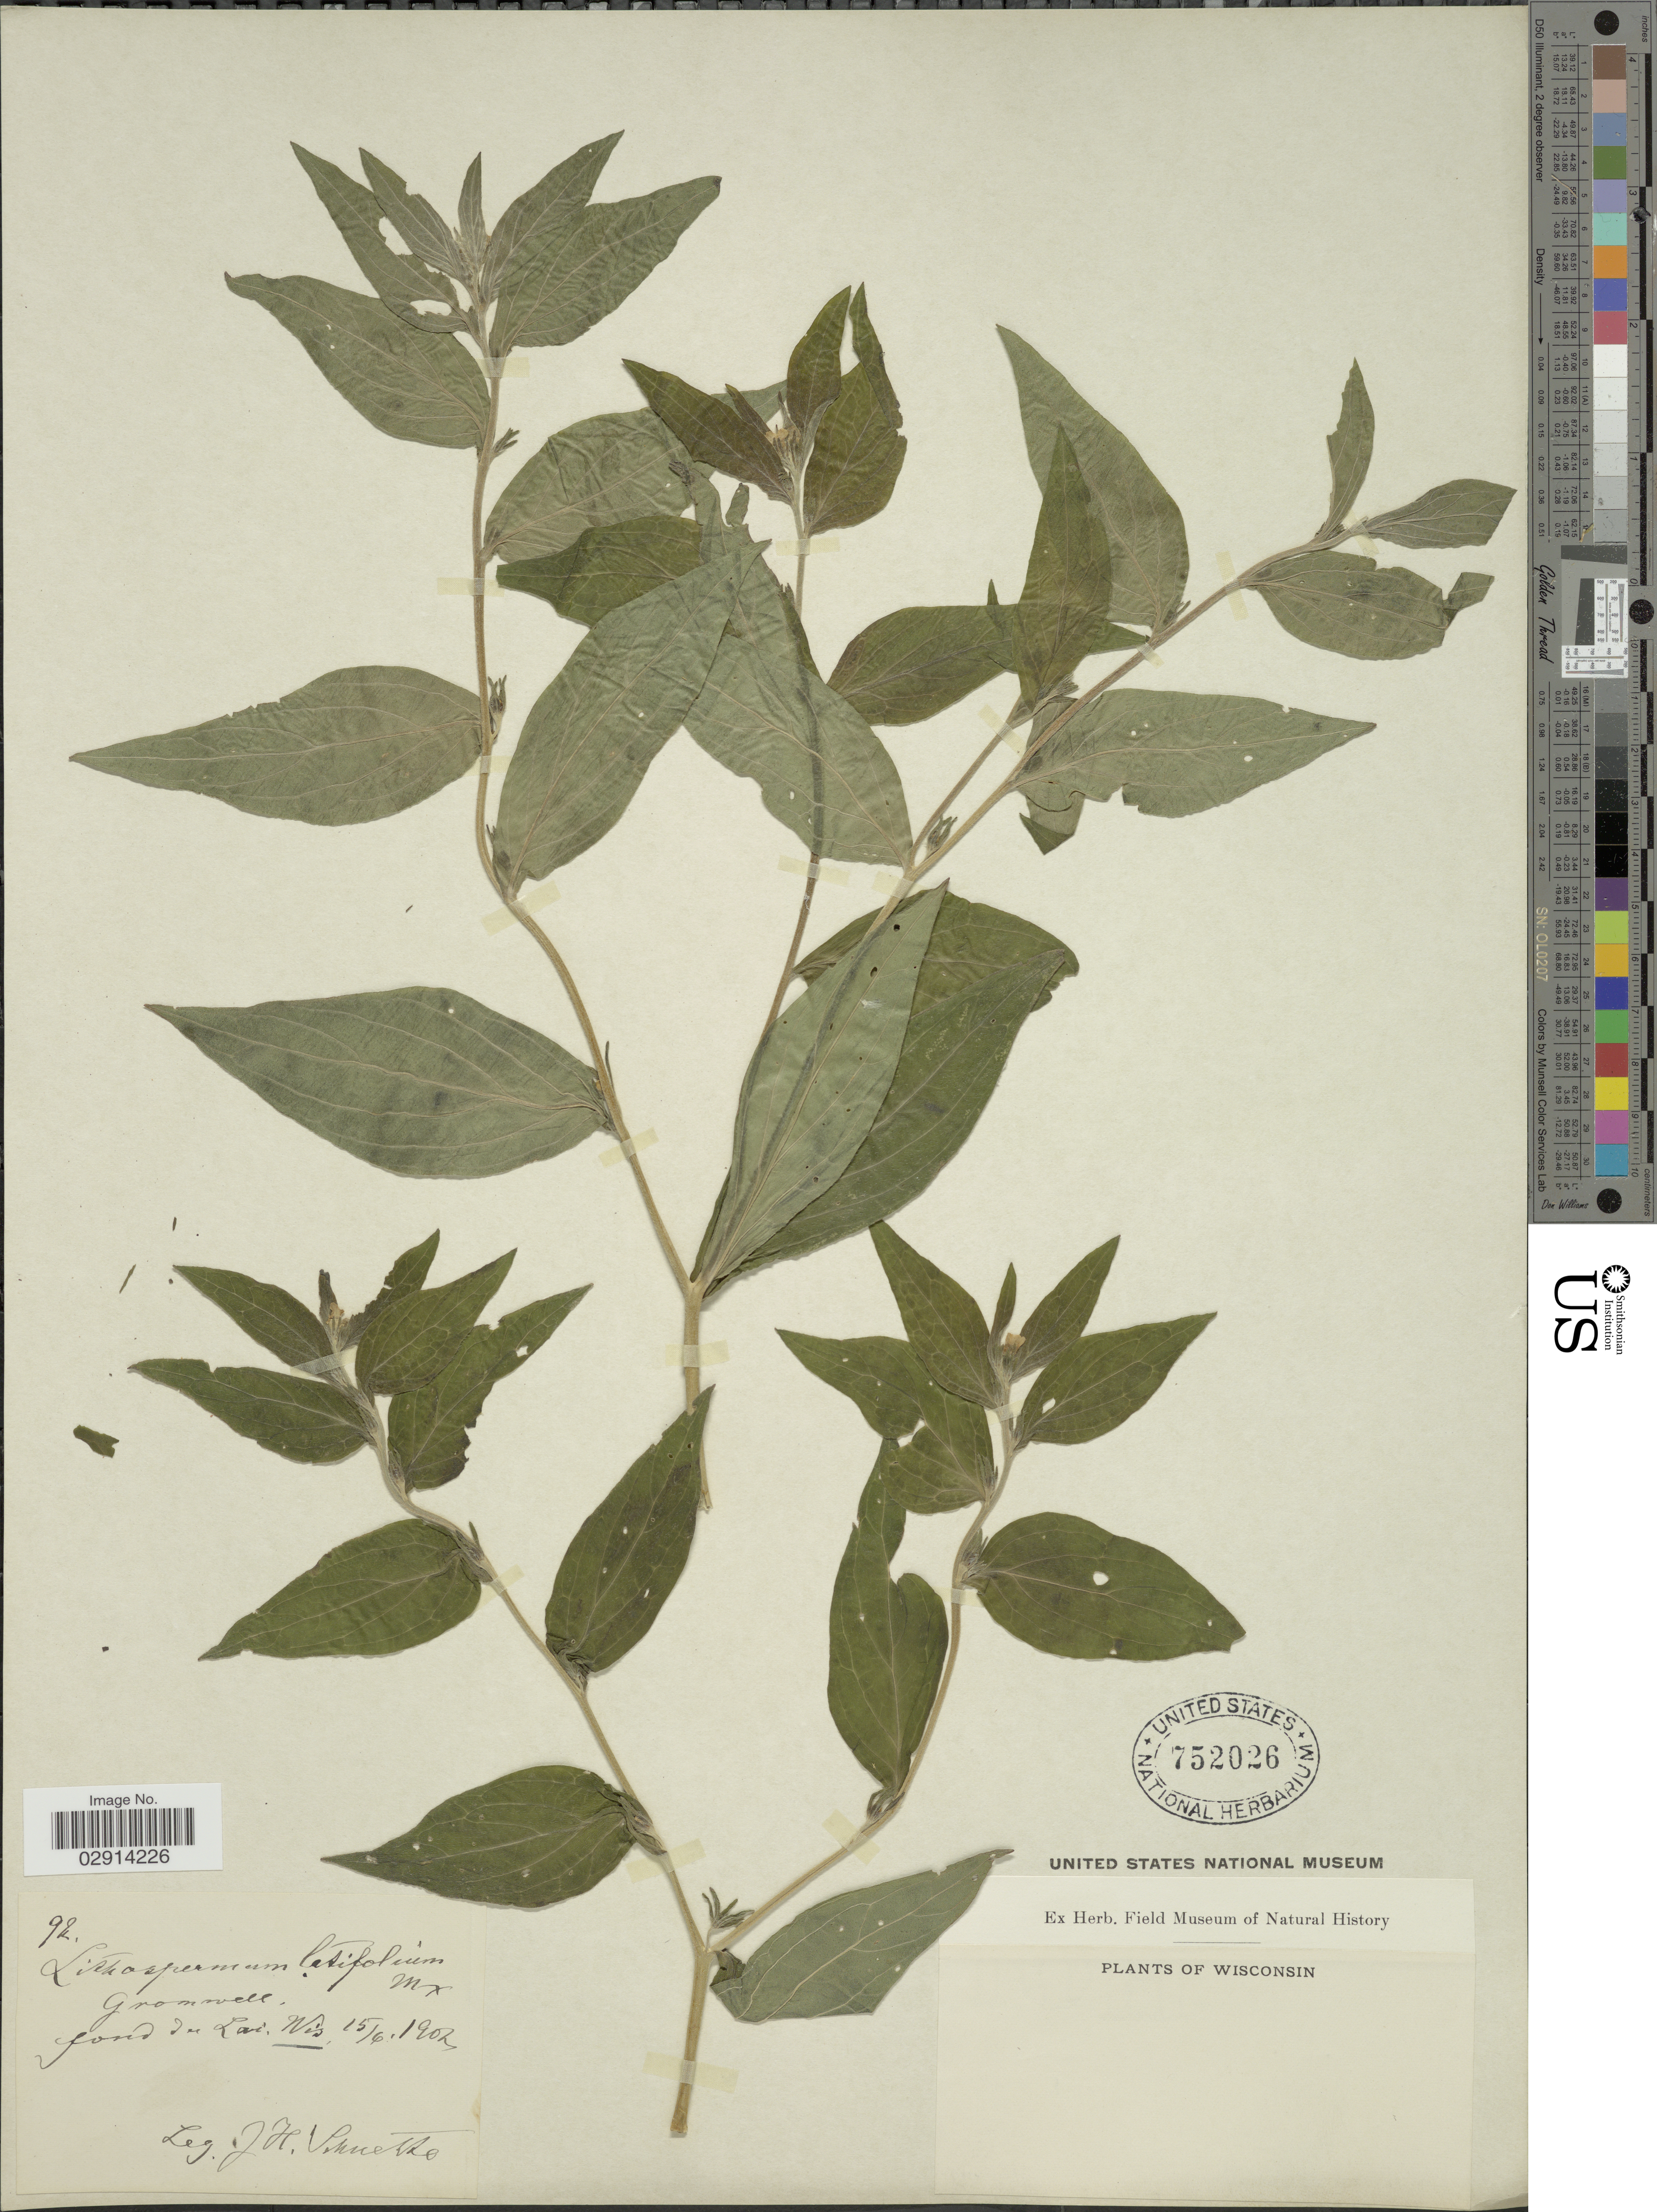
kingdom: Plantae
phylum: Tracheophyta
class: Magnoliopsida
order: Boraginales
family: Boraginaceae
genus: Lithospermum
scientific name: Lithospermum latifolium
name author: Michx.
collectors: J. Schnette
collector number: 92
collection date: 1902-06-15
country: United States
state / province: Wisconsin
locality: Fond du Lavi, Wis.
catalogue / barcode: US 752026